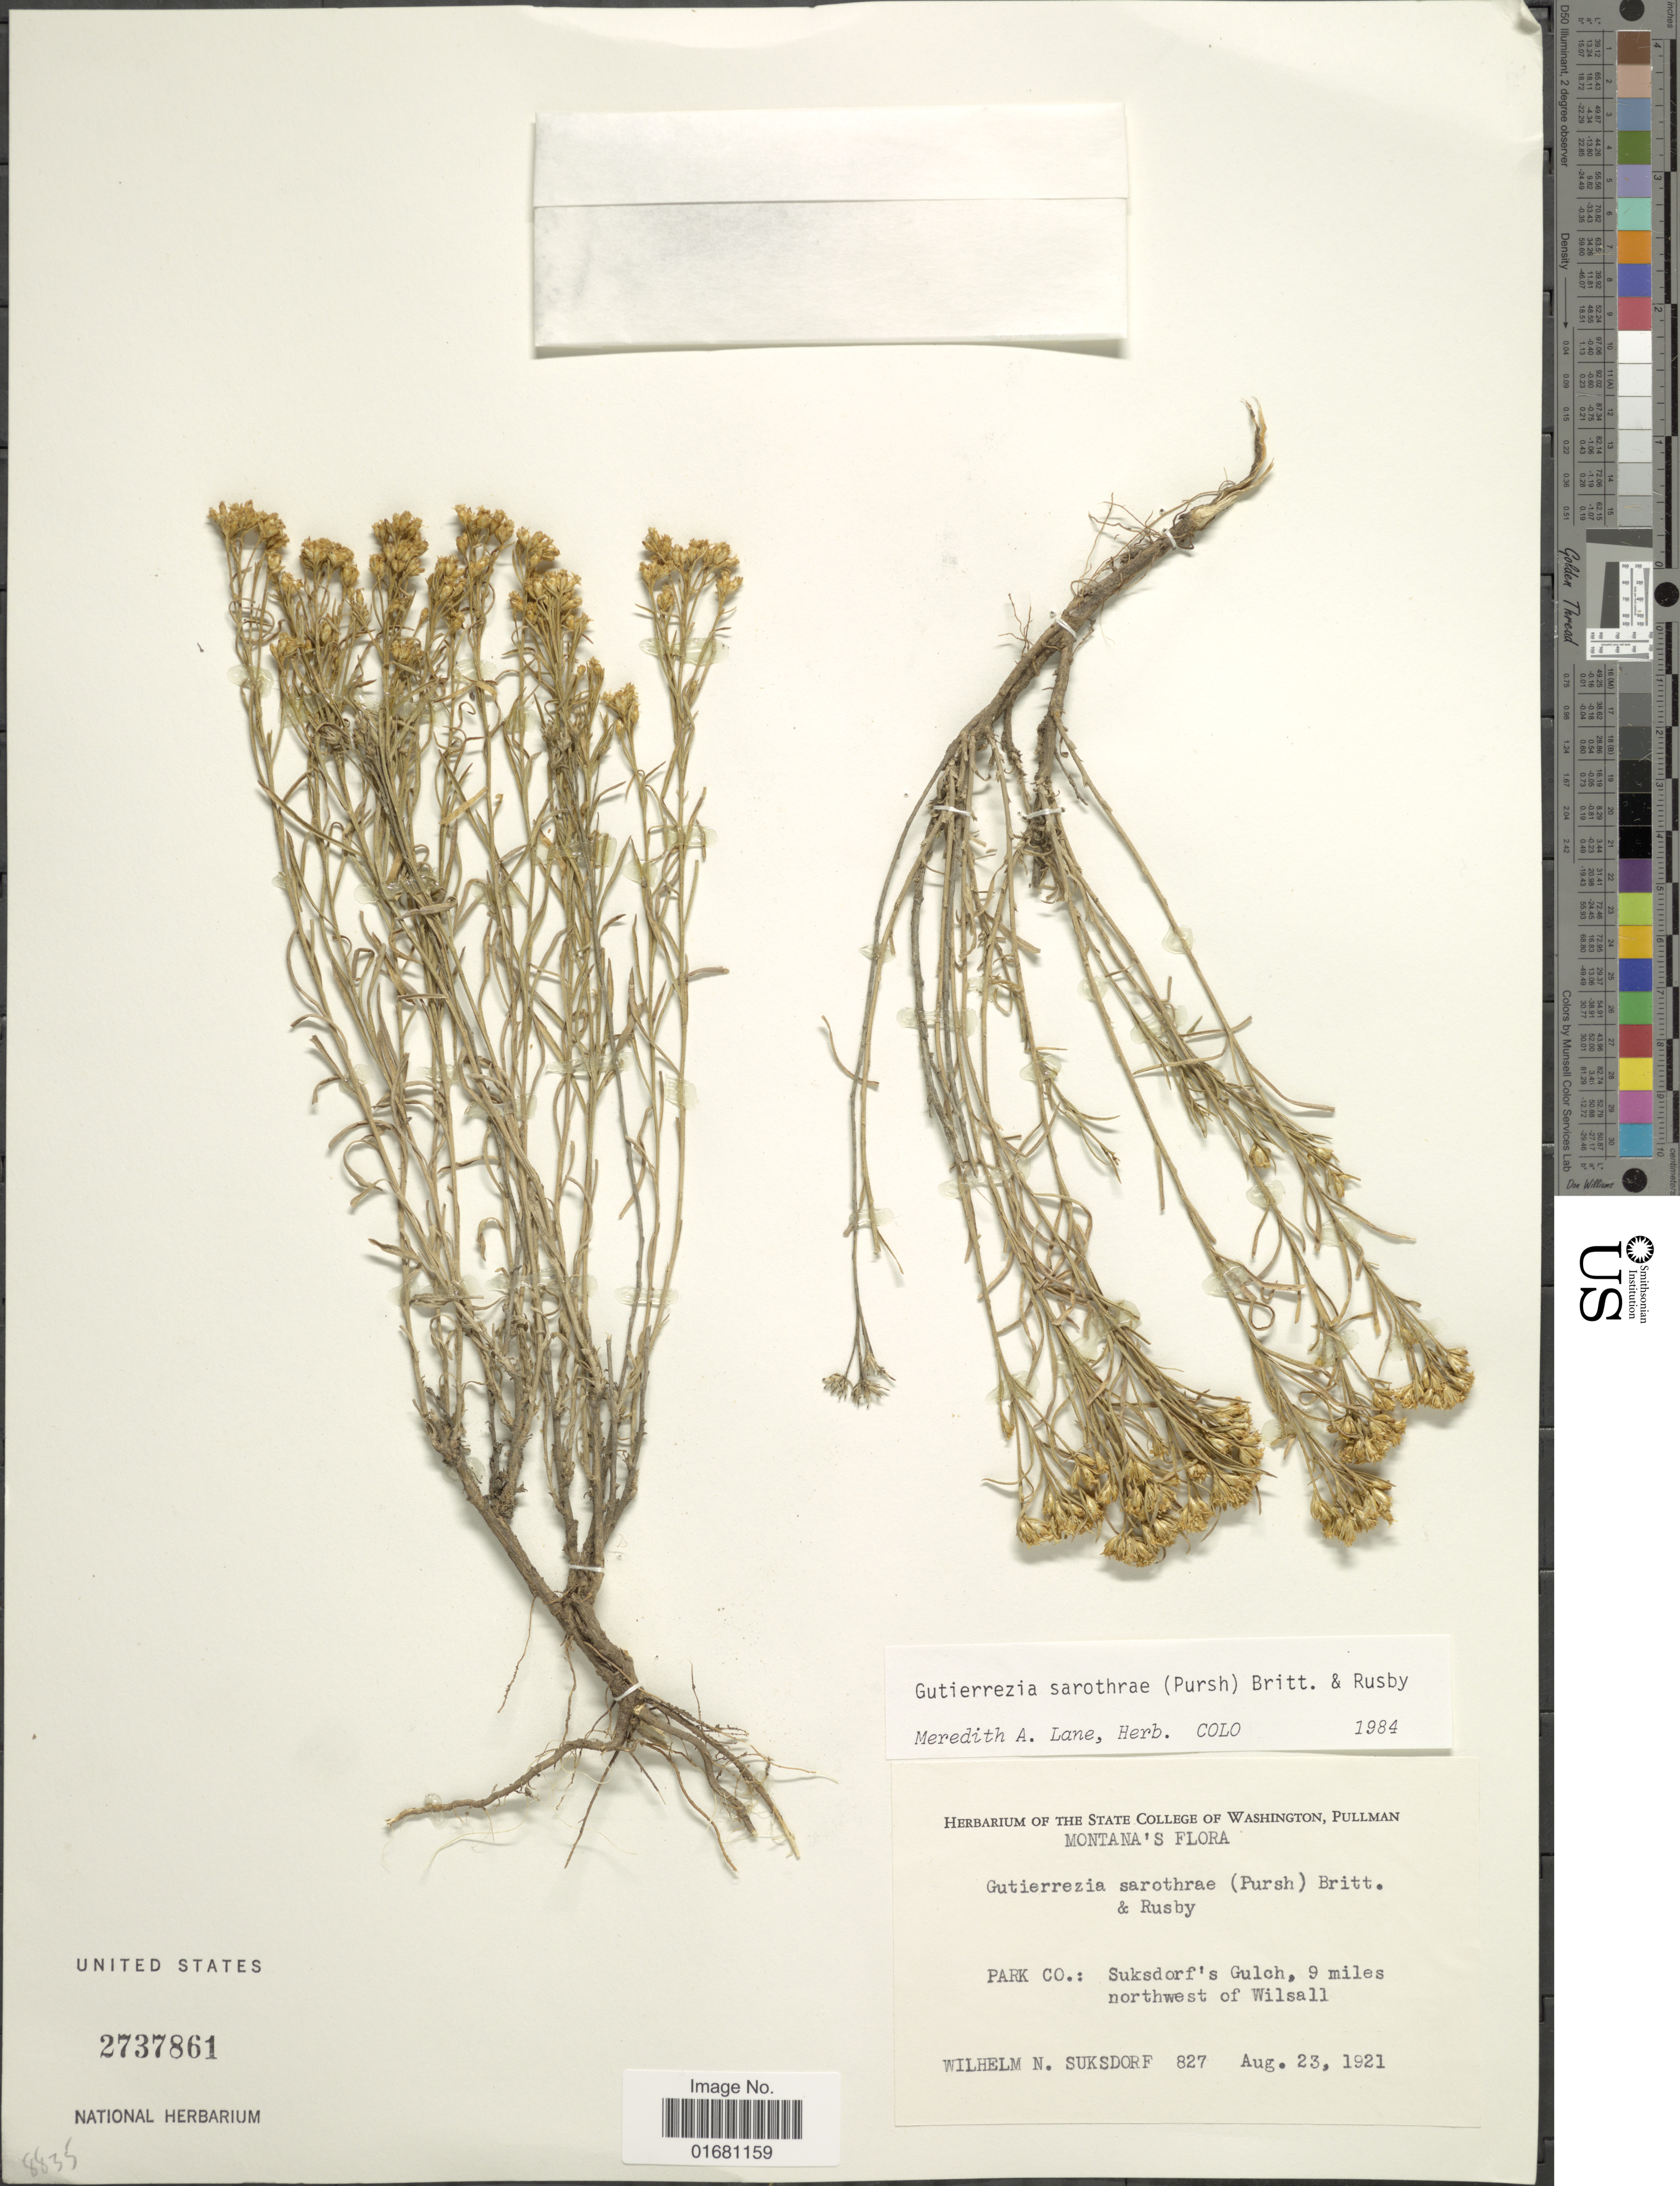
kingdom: Plantae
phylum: Tracheophyta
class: Magnoliopsida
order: Asterales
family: Asteraceae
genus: Gutierrezia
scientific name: Gutierrezia sarothrae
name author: (Pursh) Britton & Rusby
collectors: W. N. Suksdorf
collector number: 827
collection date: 1921-08-23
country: United States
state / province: Montana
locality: Park Co.: Suksdorf's Gulch, 9 miles northwest of Wilsall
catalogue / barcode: US 2737861